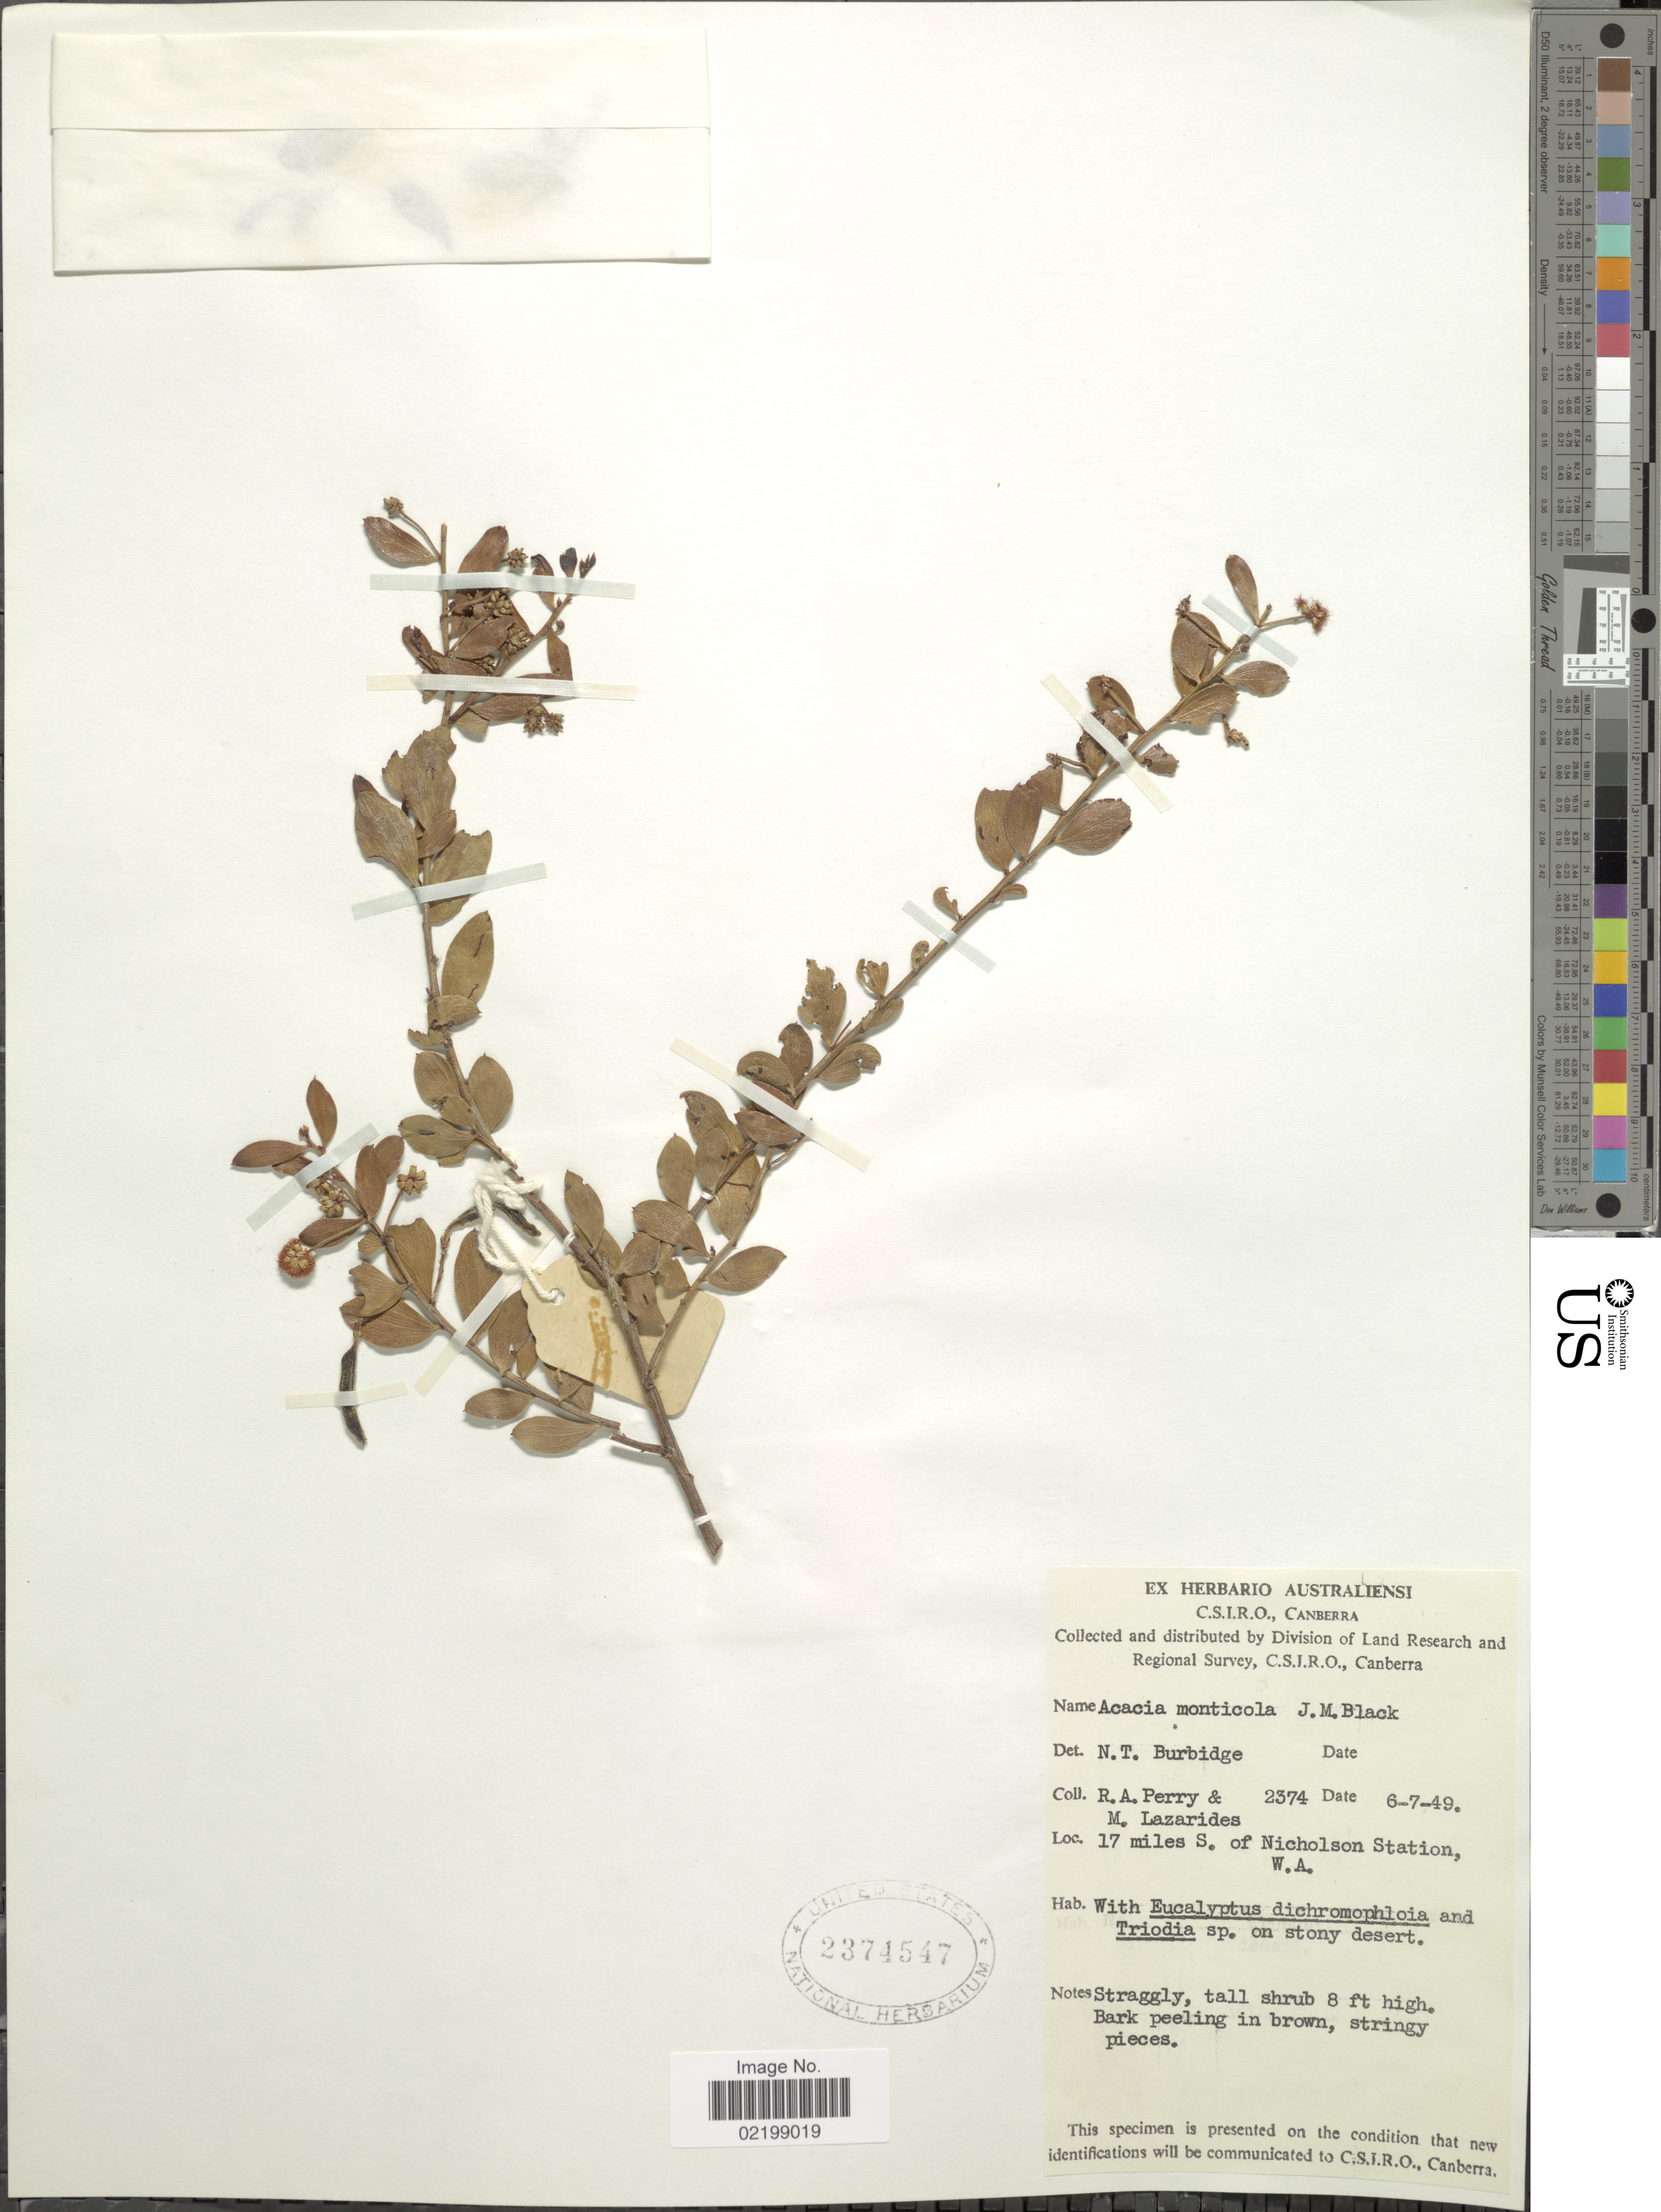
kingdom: Plantae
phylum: Tracheophyta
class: Magnoliopsida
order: Fabales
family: Fabaceae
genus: Acacia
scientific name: Acacia monticola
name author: J.M. Black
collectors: Perry, R. A. & M. Lazarides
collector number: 2374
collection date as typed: Transcribed d/m/y: 6/7/49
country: Australia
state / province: Western Australia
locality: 17 miles S. of Nicholson Station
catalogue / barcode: US 2374547